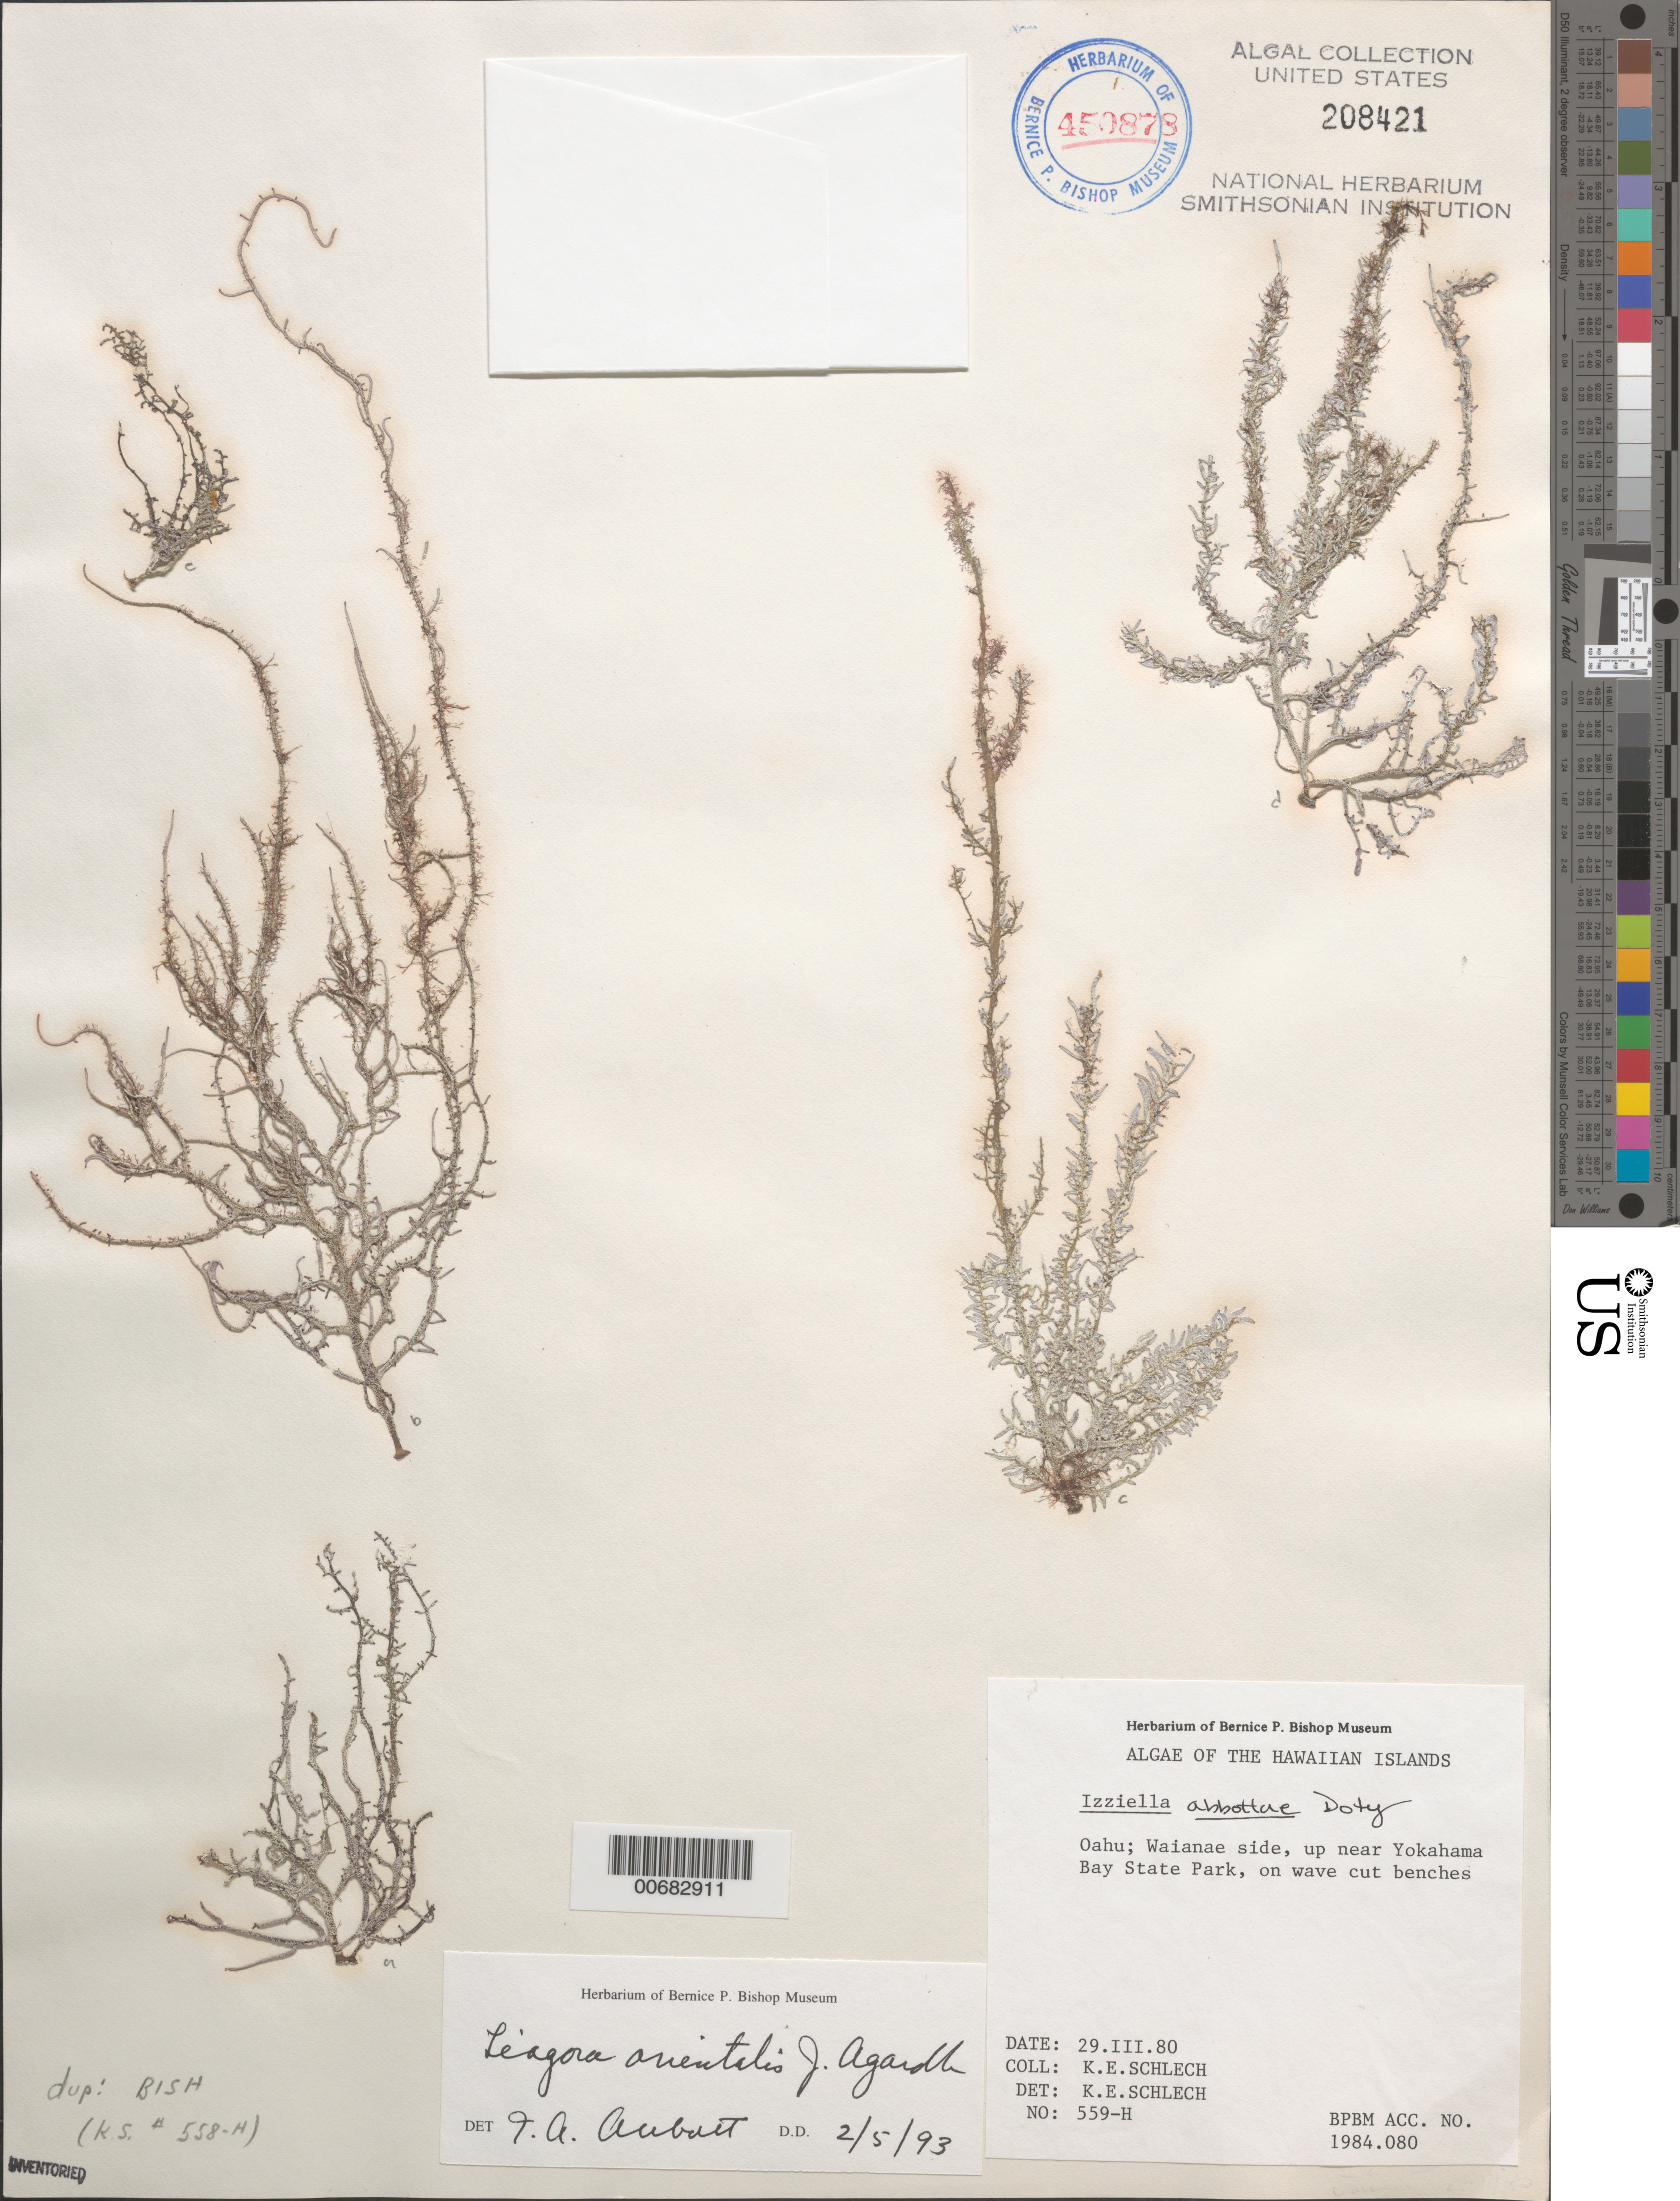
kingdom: Plantae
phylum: Rhodophyta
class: Florideophyceae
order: Nemaliales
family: Liagoraceae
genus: Izziella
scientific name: Izziella orientalis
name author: (J. Agardh) Huisman & Schils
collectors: K. Schlech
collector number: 559-H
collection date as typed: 29 Mar 1980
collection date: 1980-03-29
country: United States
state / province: Hawaii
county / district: Honolulu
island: Oahu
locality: Waianae side, near Yokohama Bay state Park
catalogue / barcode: US 208421